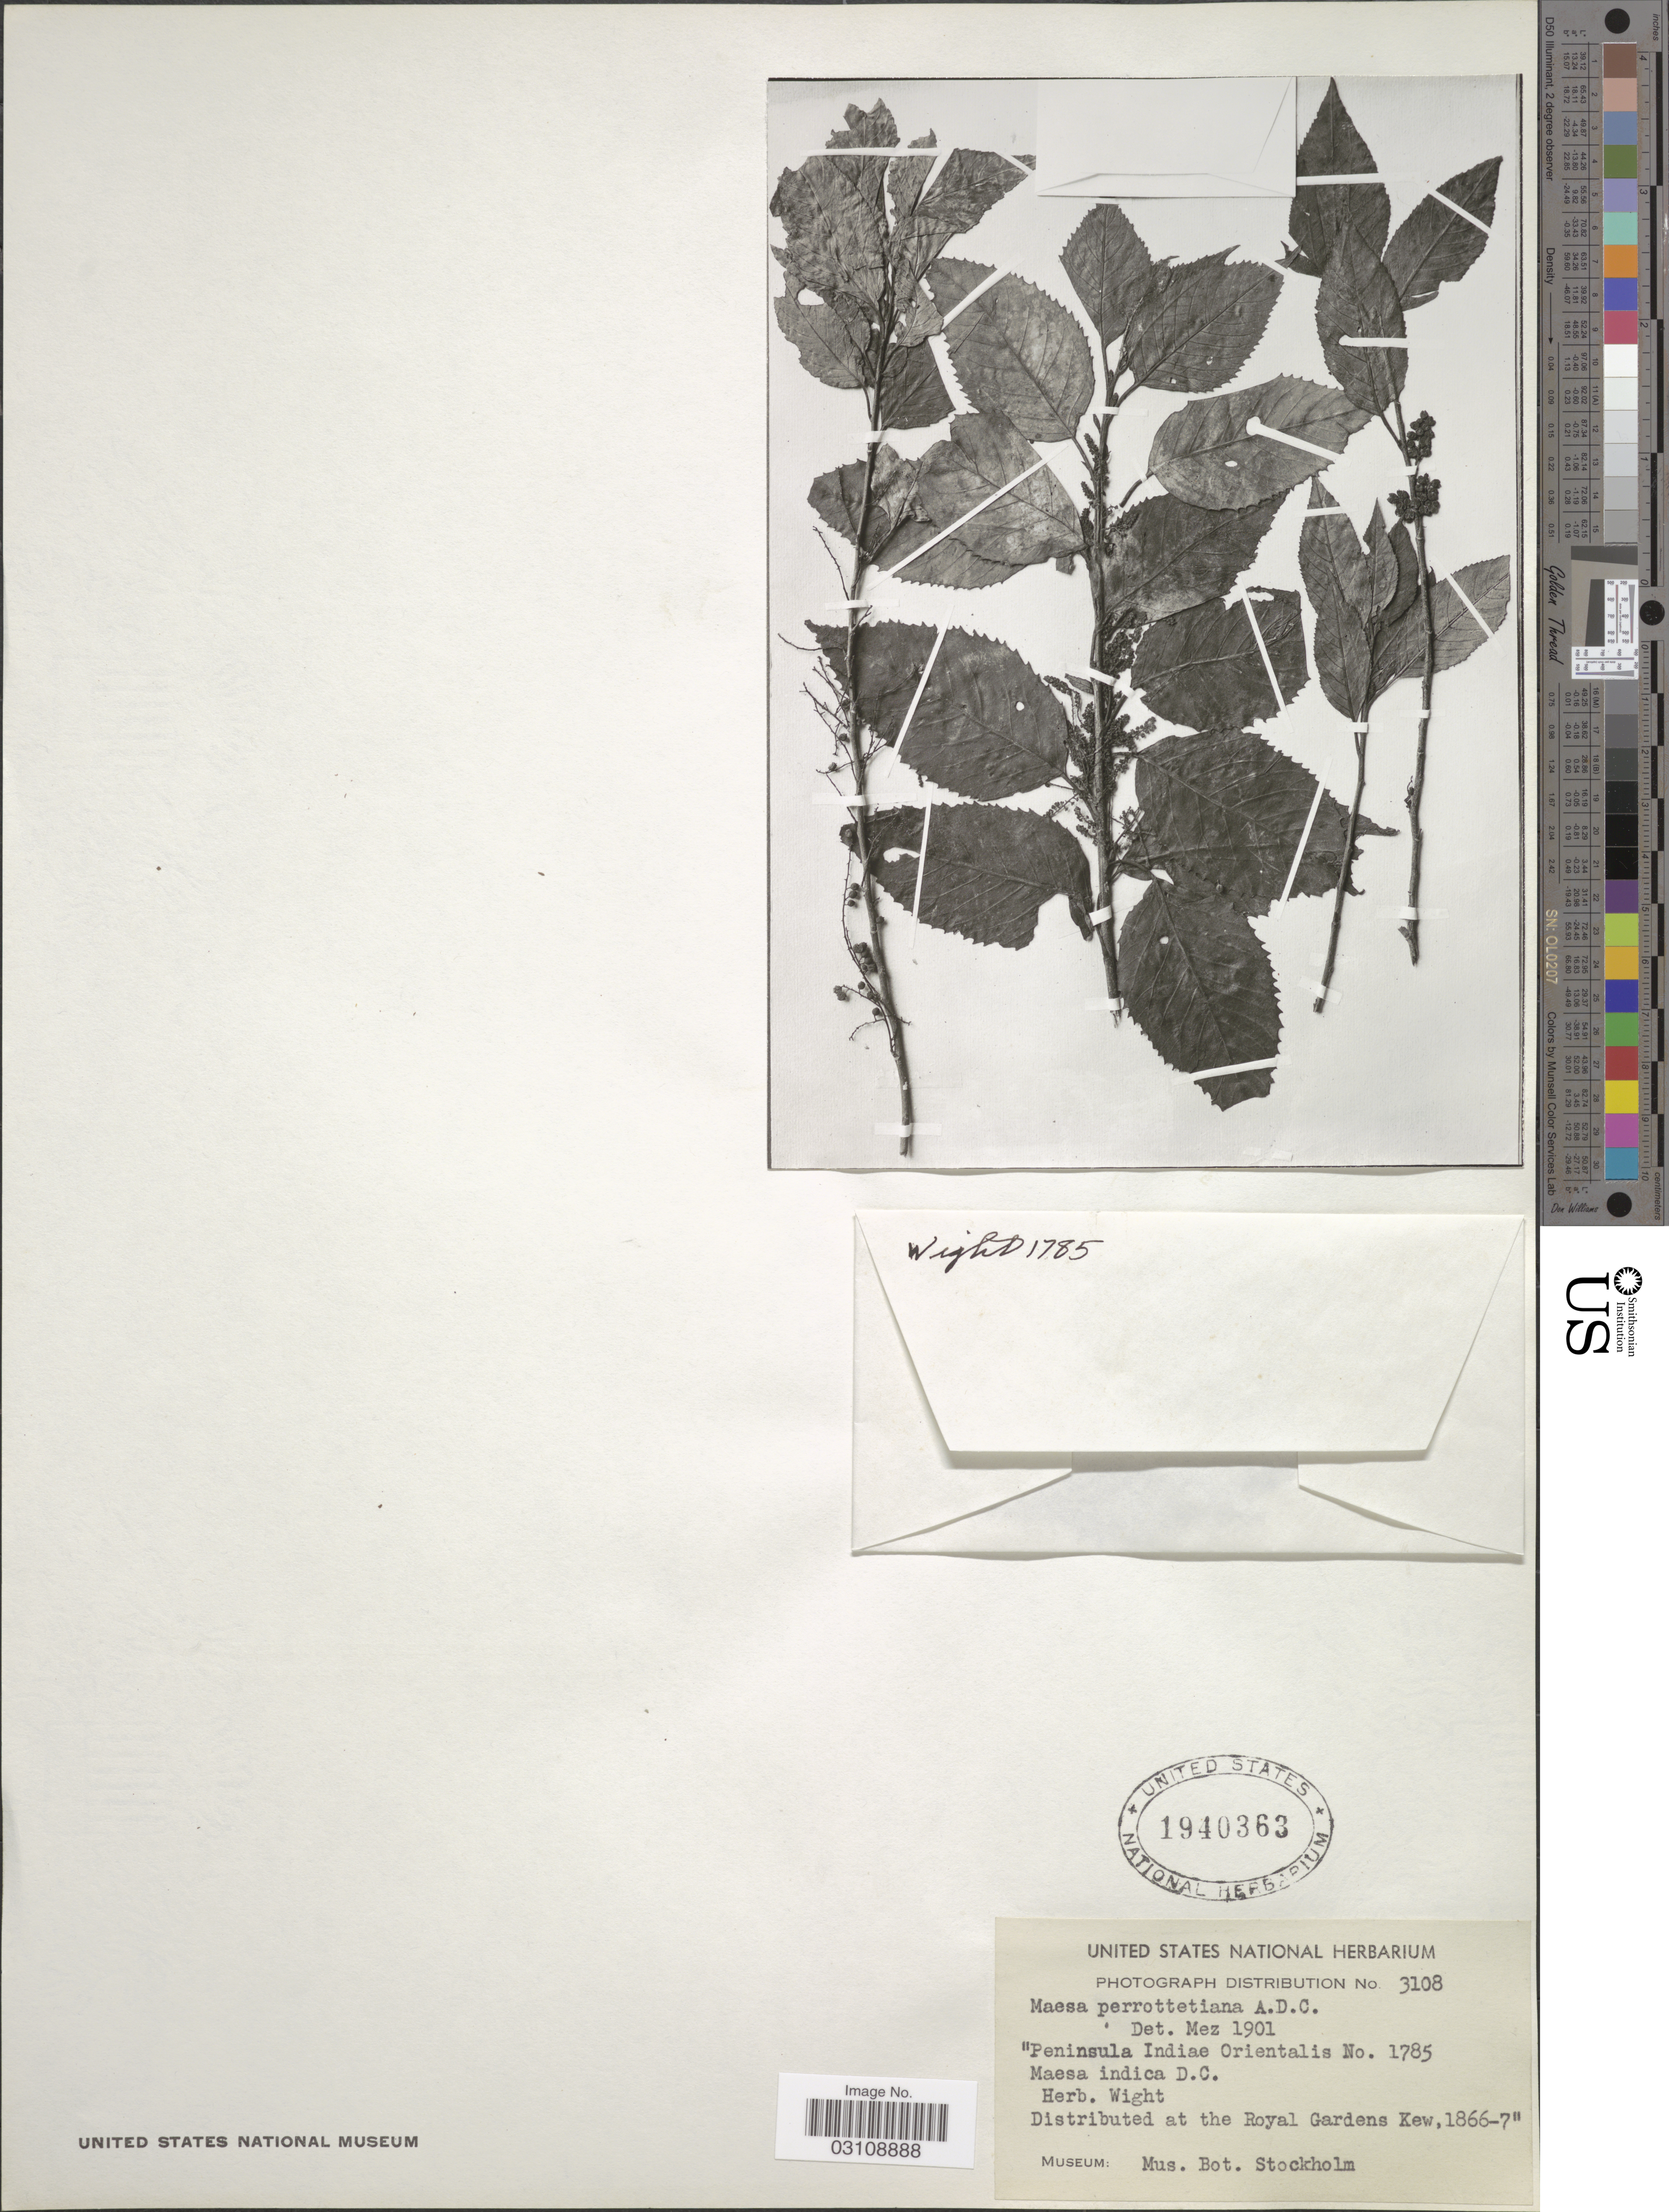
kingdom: Plantae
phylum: Tracheophyta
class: Magnoliopsida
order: Ericales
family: Primulaceae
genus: Maesa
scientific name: Maesa perrottetiana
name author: A. DC.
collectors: ex Herb. Wight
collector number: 1785?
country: India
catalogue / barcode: US 1940363